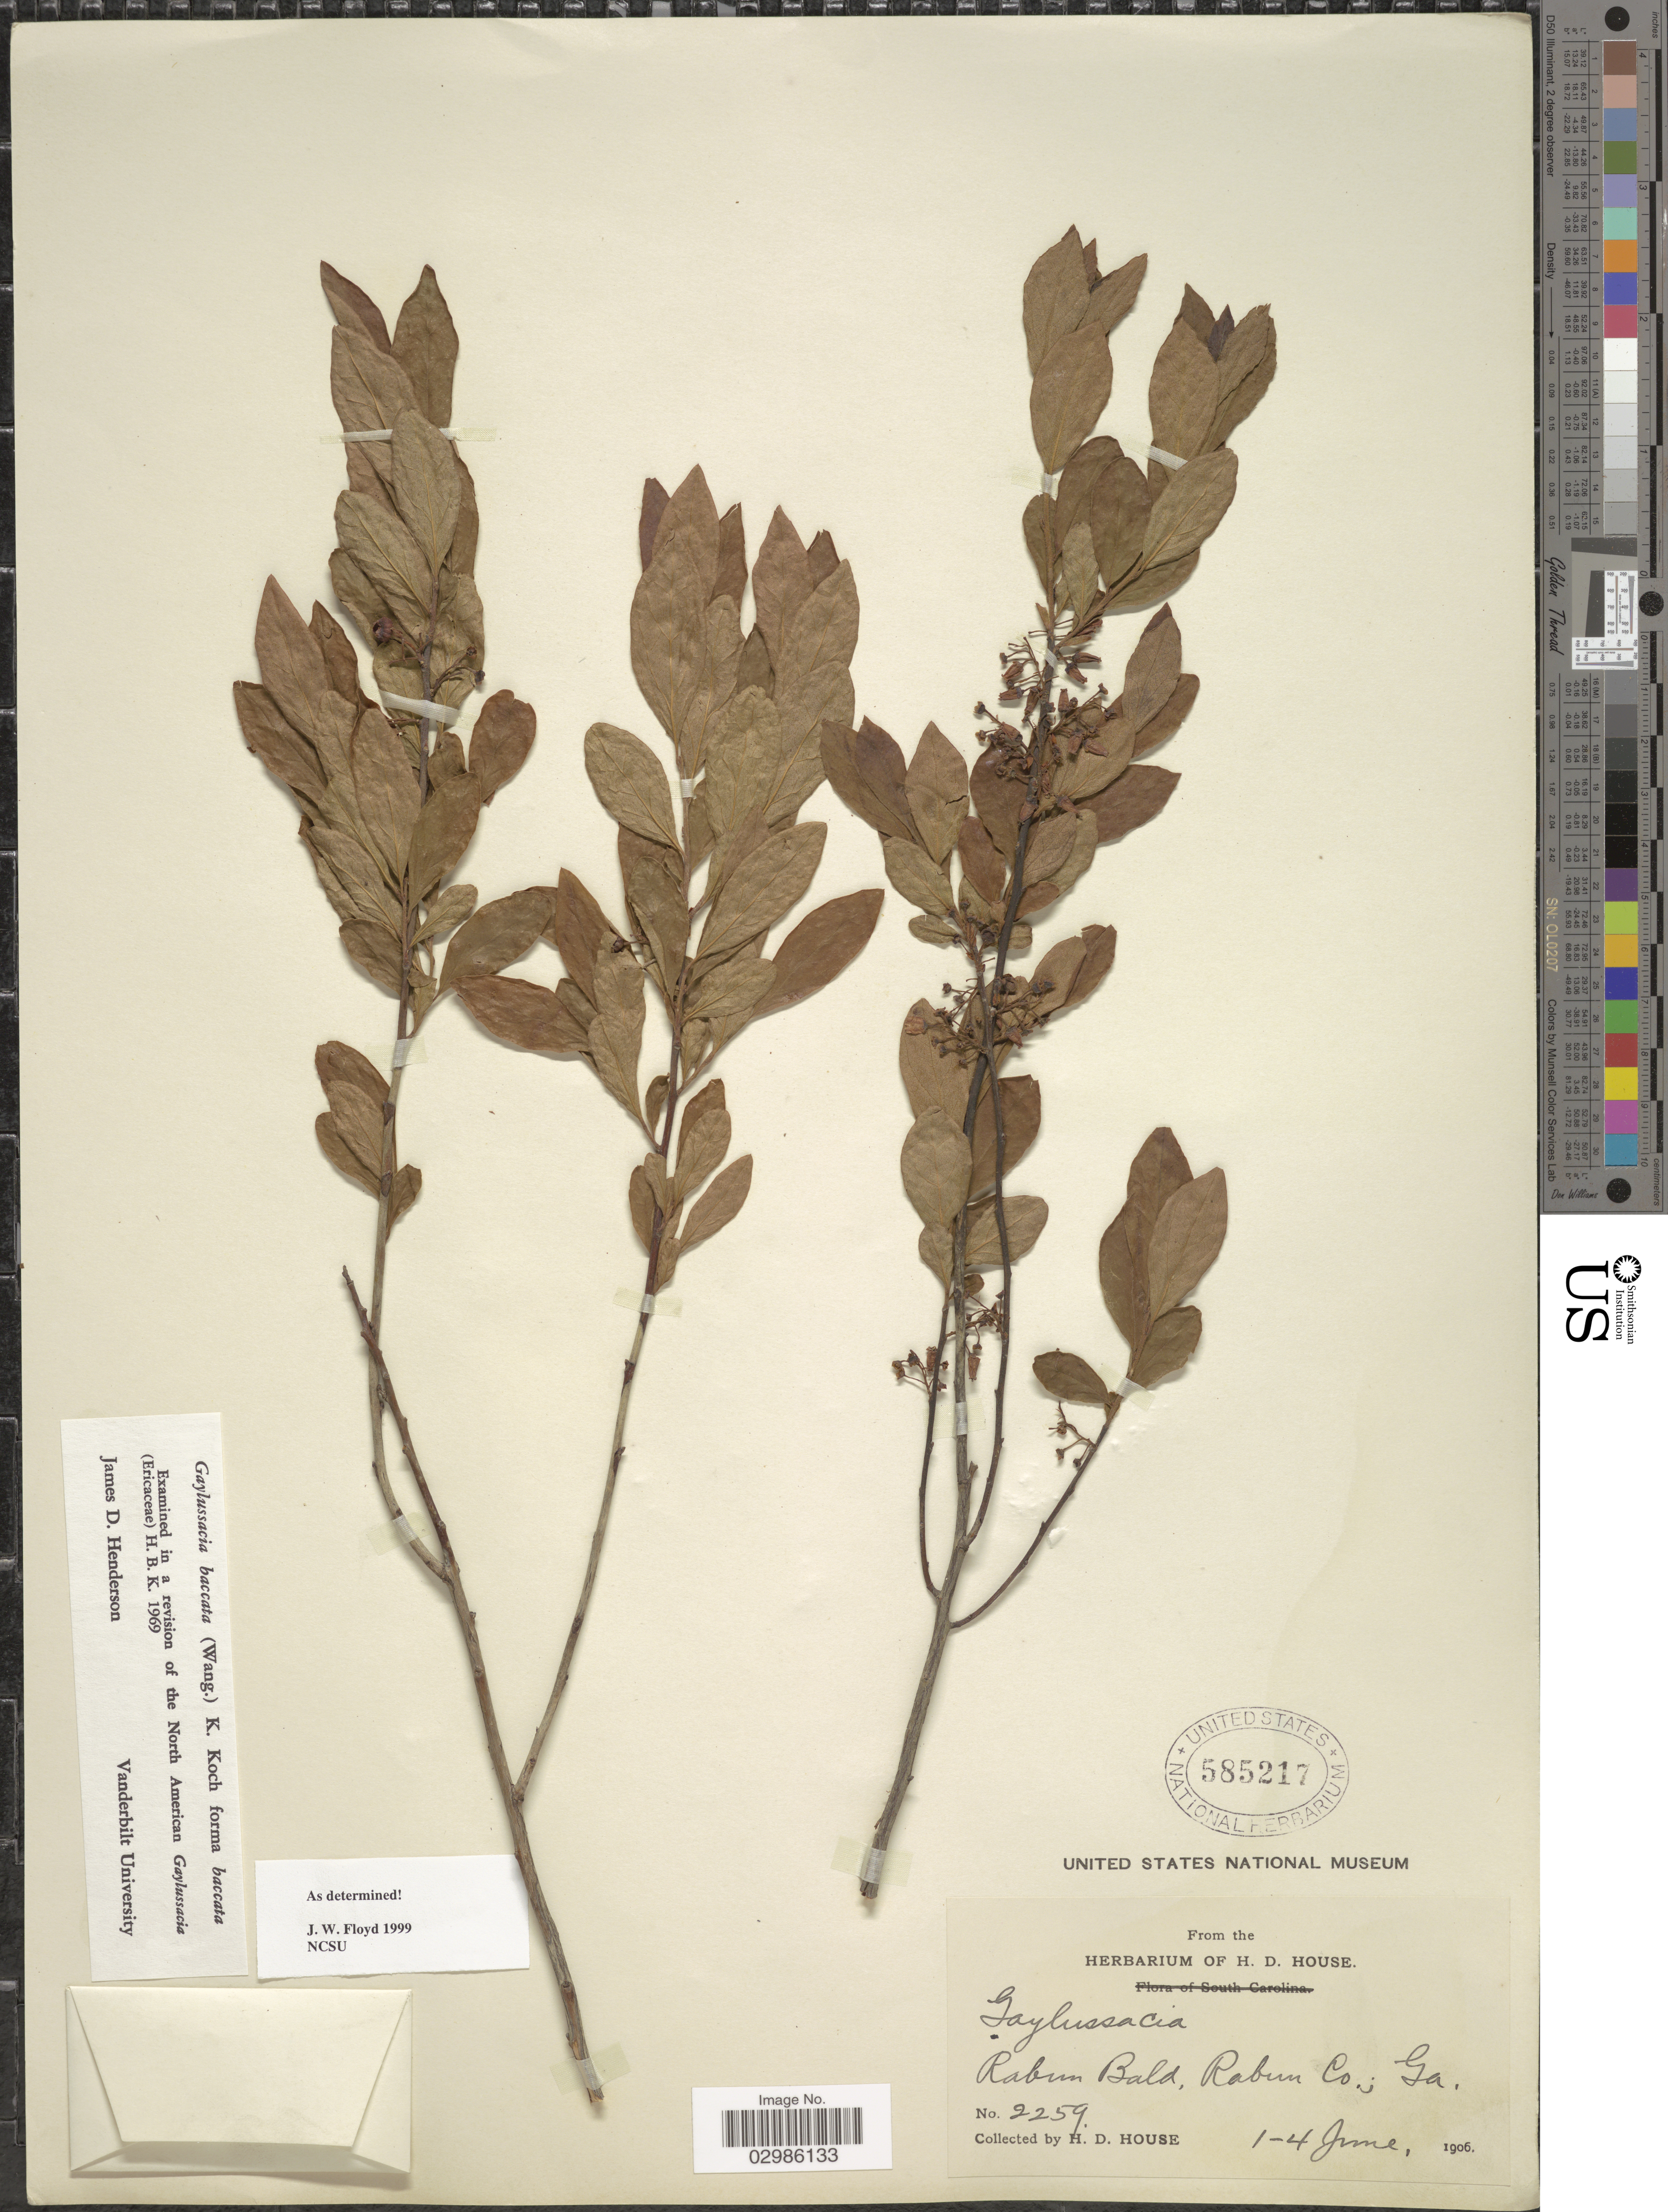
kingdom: Plantae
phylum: Tracheophyta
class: Magnoliopsida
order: Ericales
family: Ericaceae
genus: Gaylussacia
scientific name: Gaylussacia baccata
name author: (Wangenh.) K. Koch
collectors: H. D. House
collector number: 2259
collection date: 1906-06-01/1906-06-04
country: United States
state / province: Georgia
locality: Rabun Bald, Rabun Co.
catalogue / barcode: US 585217